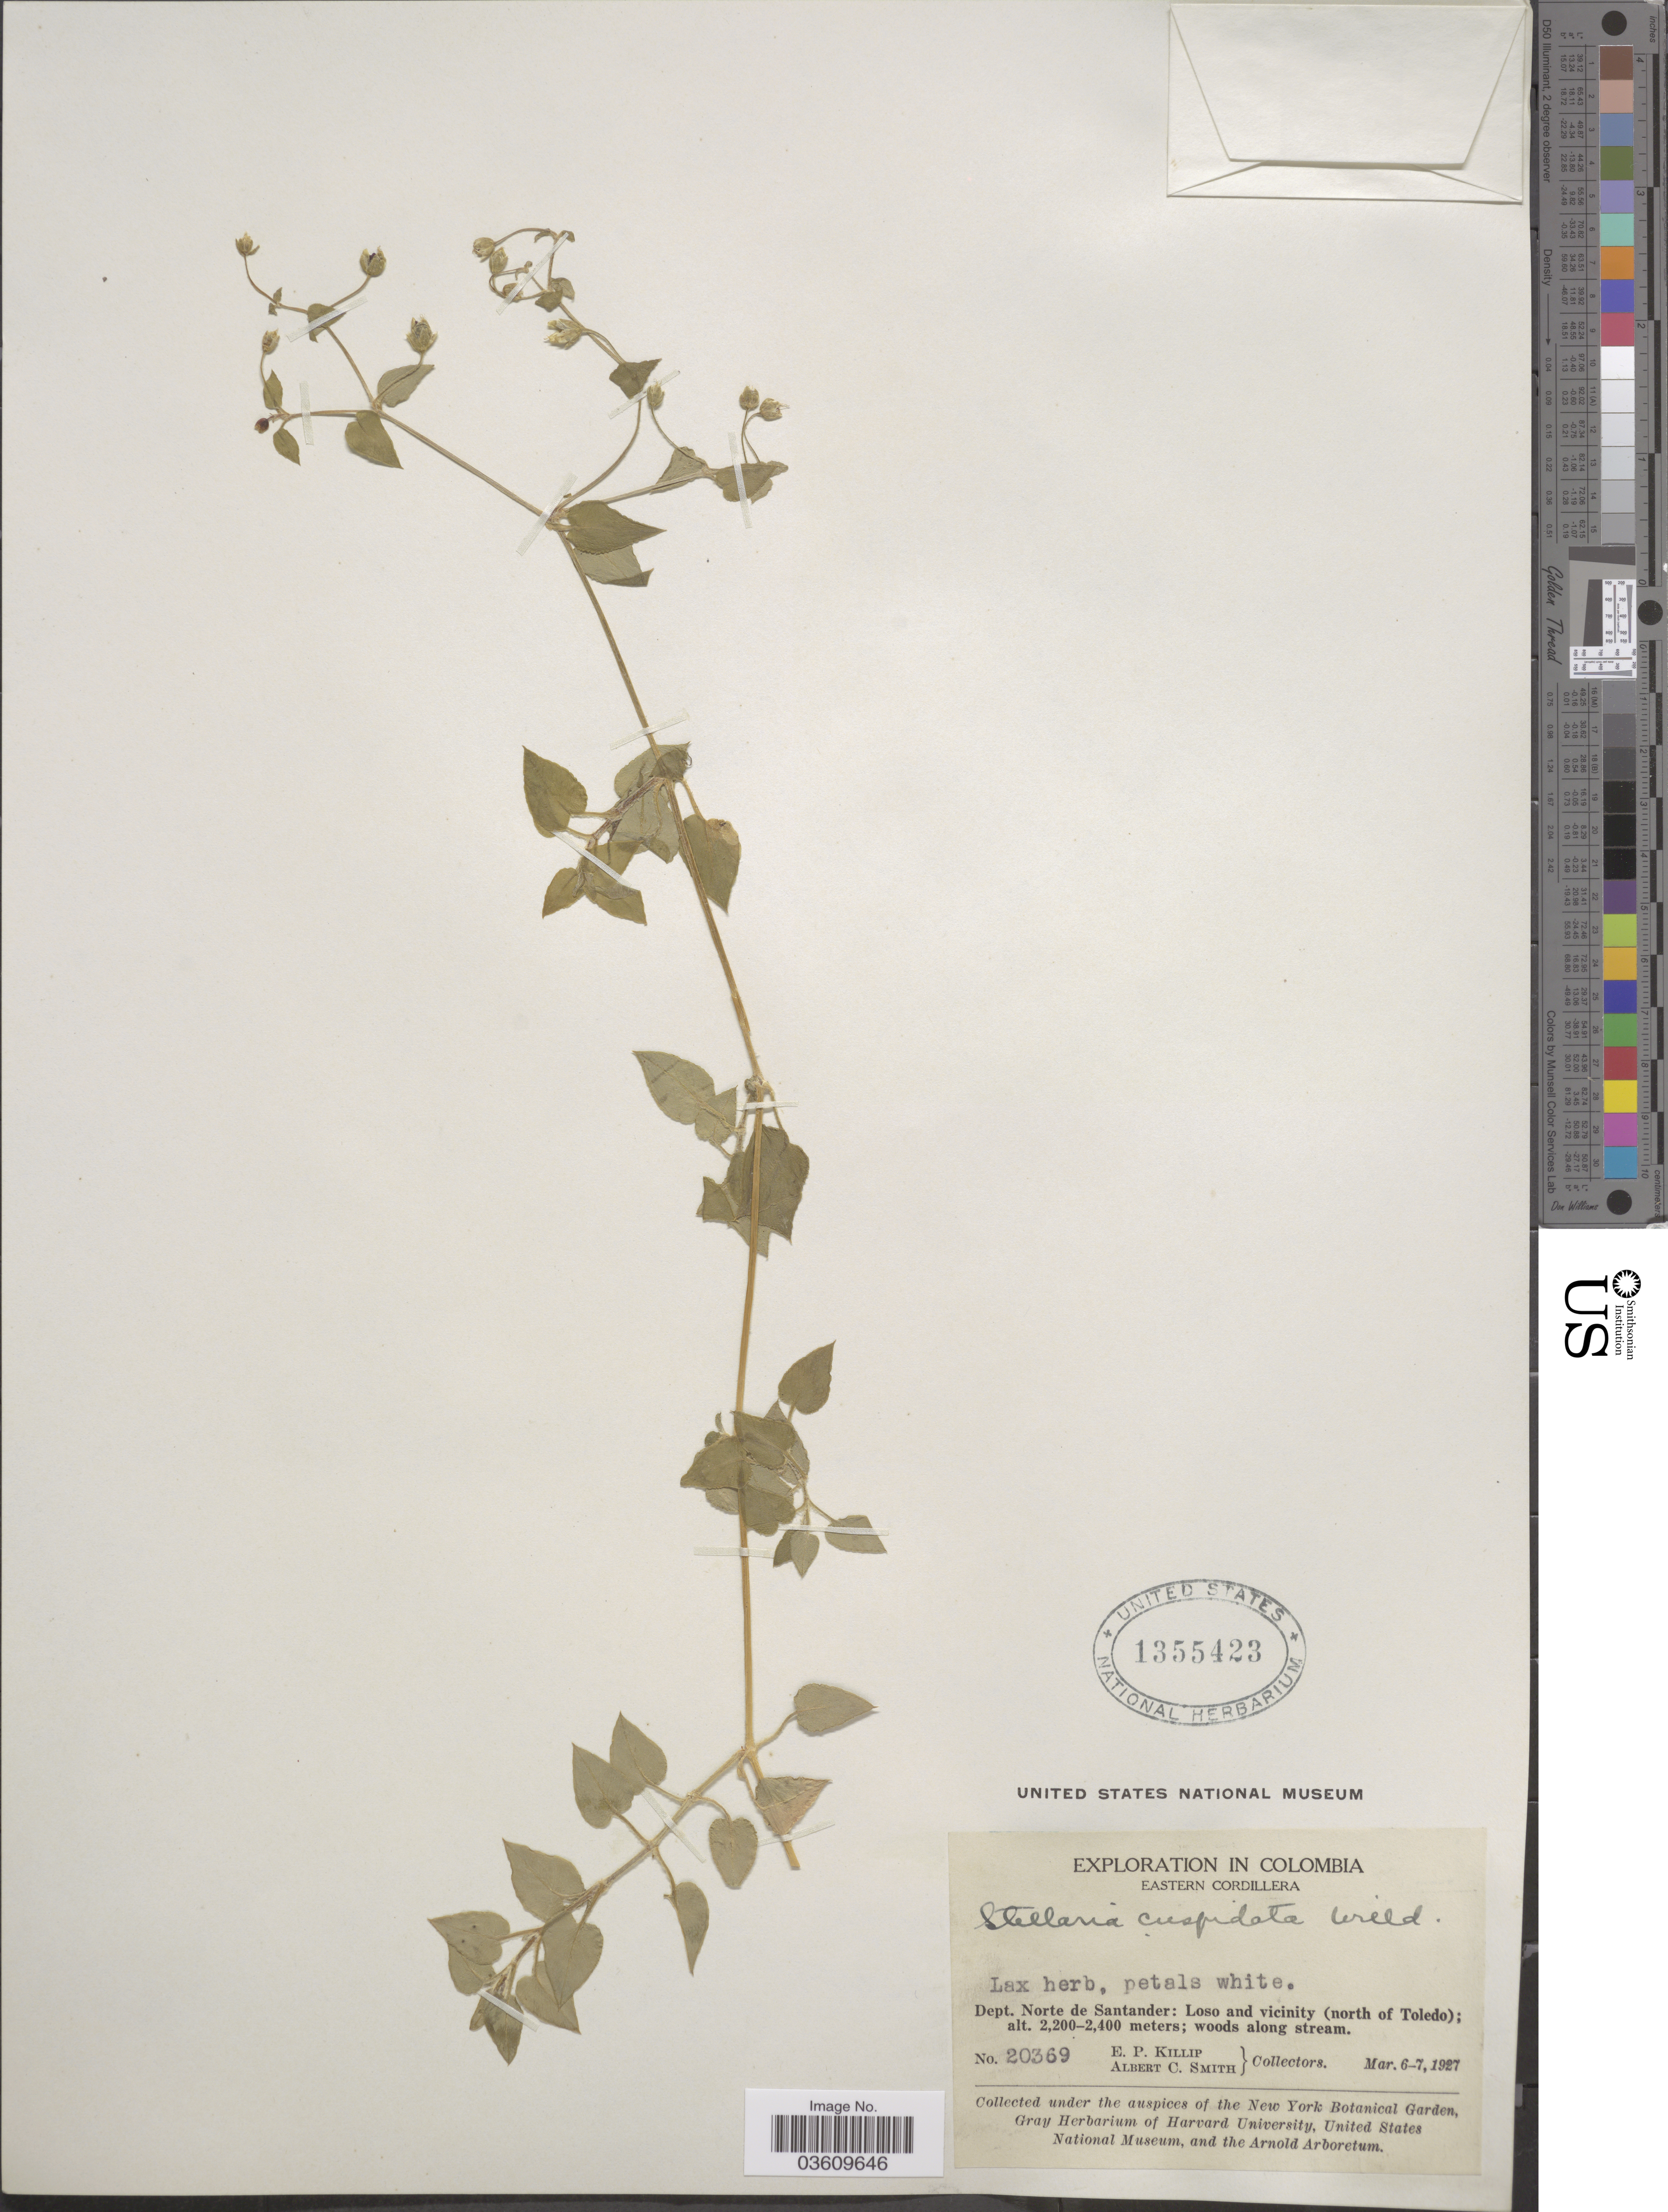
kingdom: Plantae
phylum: Tracheophyta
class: Magnoliopsida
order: Caryophyllales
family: Caryophyllaceae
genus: Stellaria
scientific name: Stellaria cuspidata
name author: Willd. ex Schltdl.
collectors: E. P. Killip & A. C. Smith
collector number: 20369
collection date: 1927-03-06/1927-03-07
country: Colombia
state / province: Norte de Santander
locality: Eastern Cordillera. Dept. Norte de Santander: Loso and vicinity (north of Toledo).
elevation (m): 2200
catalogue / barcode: US 1355423